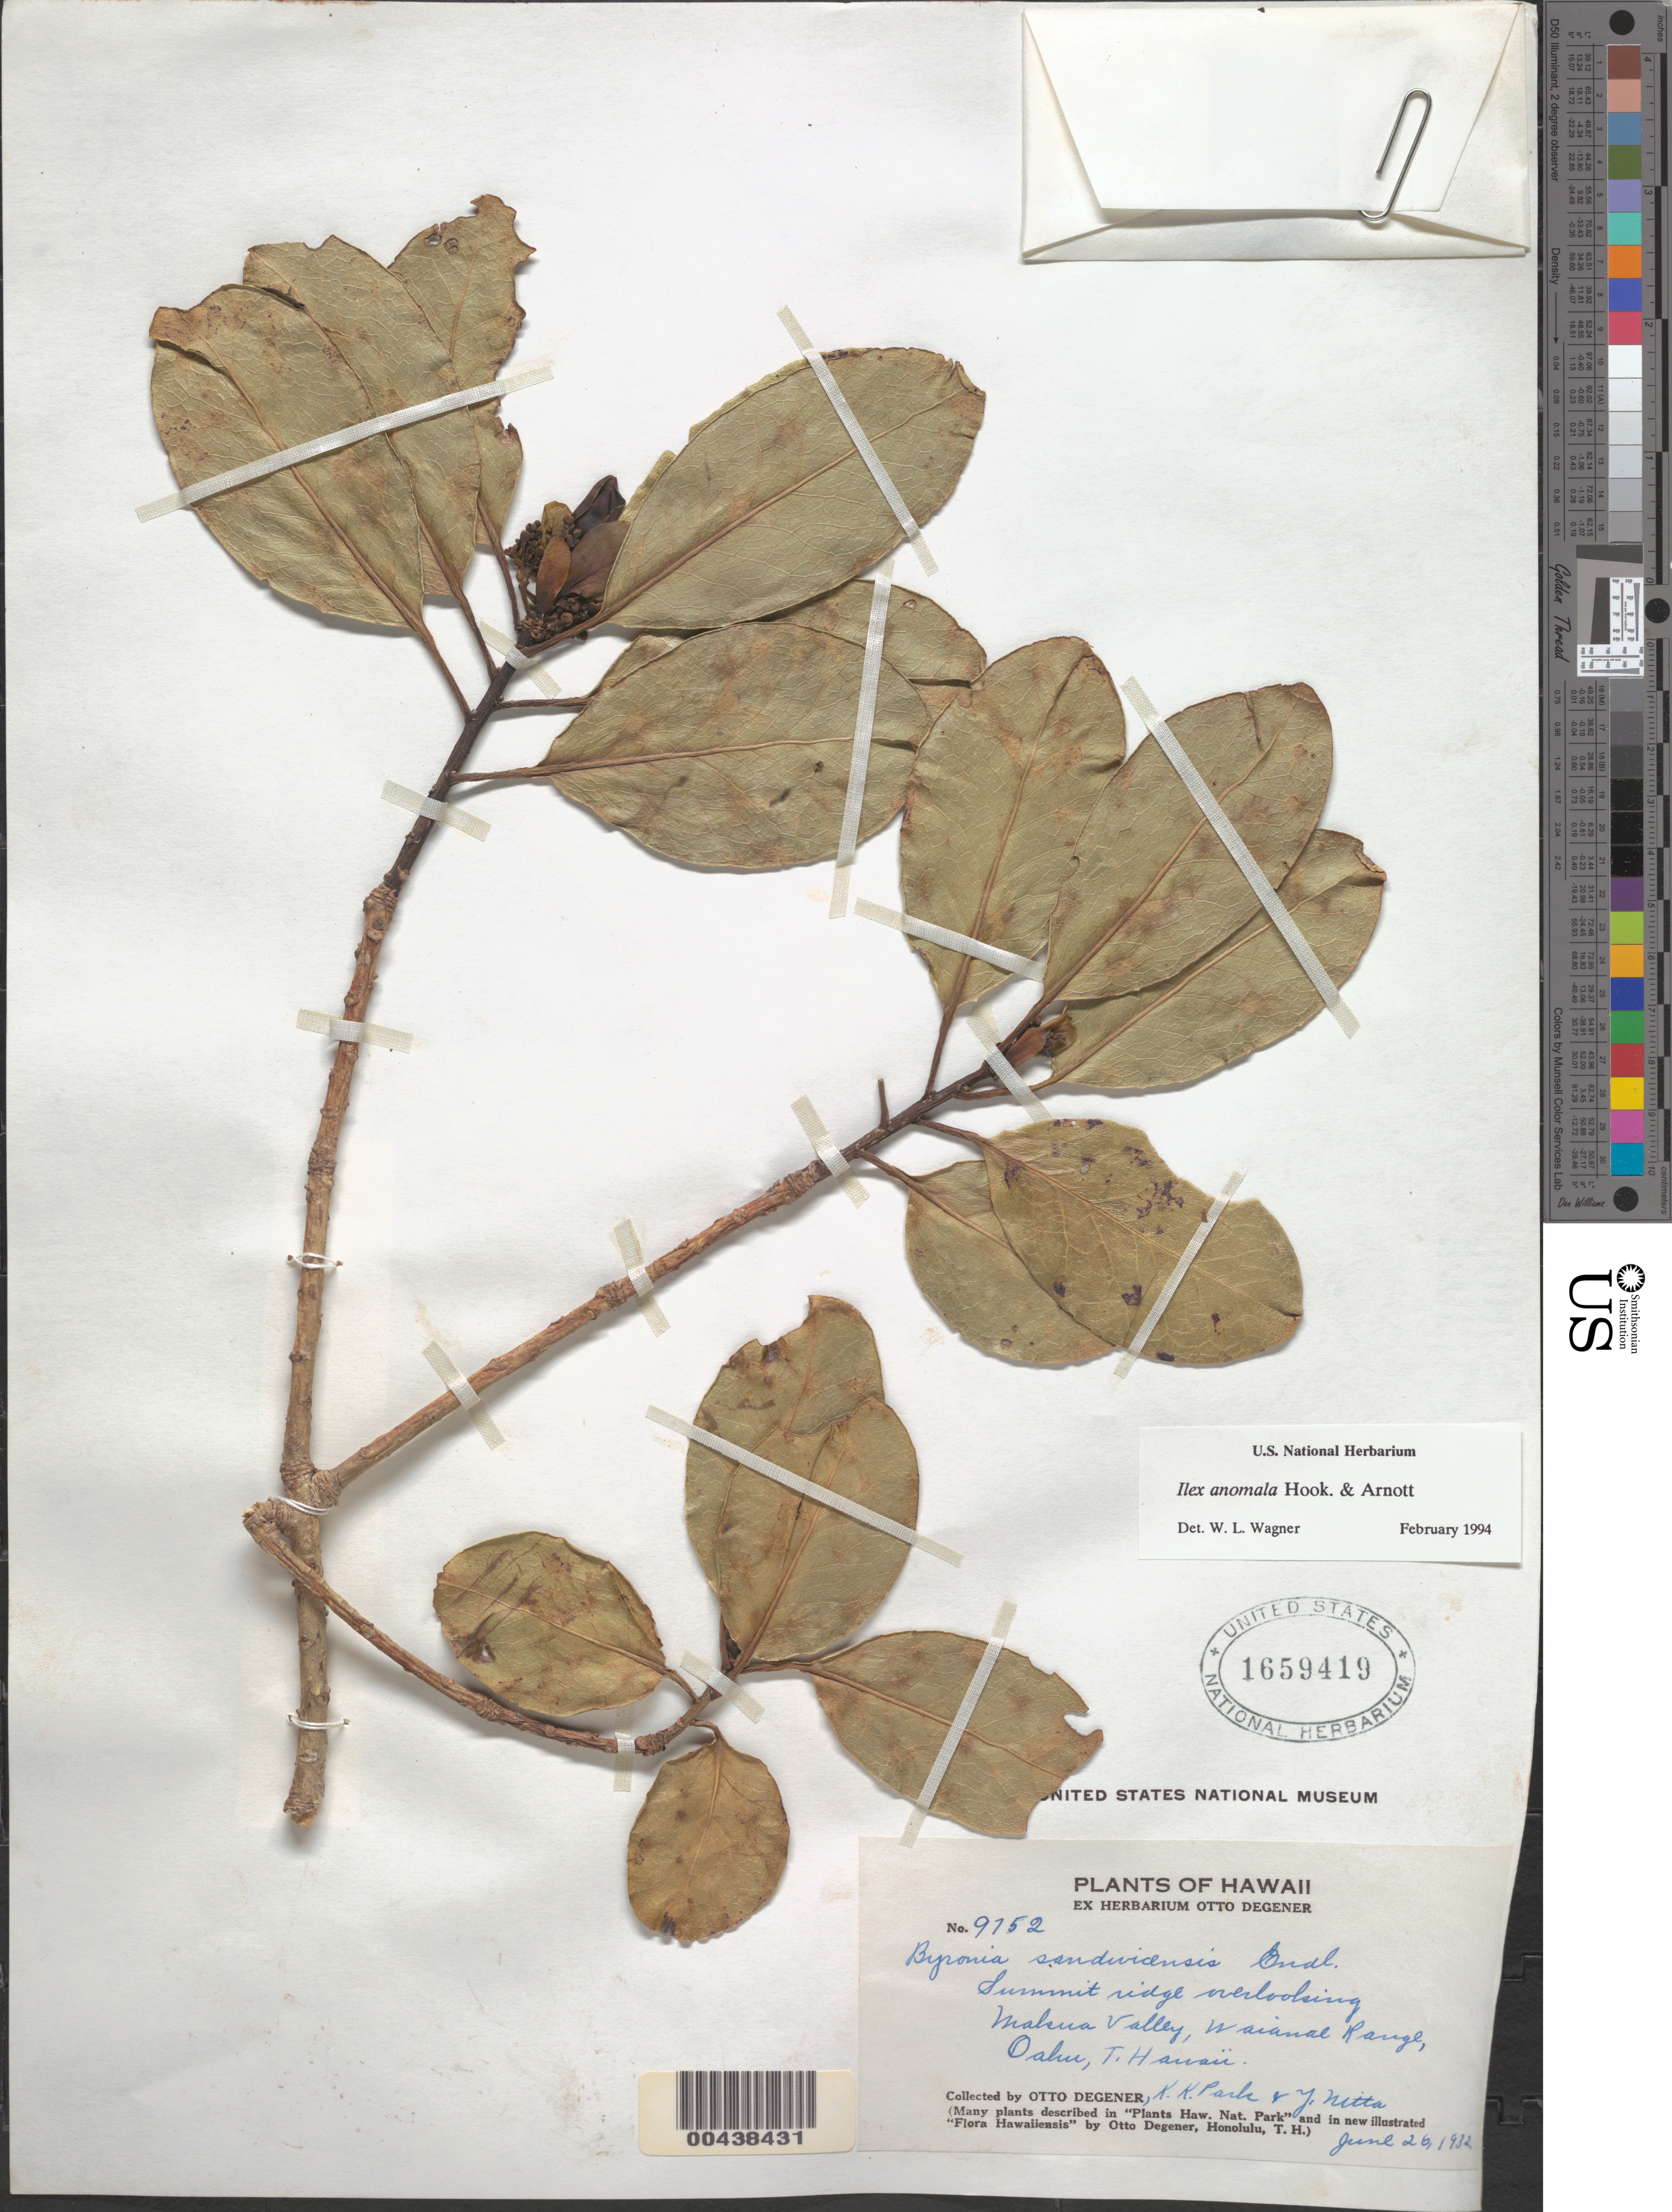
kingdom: Plantae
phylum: Tracheophyta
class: Magnoliopsida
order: Aquifoliales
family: Aquifoliaceae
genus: Ilex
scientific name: Ilex anomala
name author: Hook. & Arn.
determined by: Wagner, W. L., (BOT), Smithsonian Institution - National Museum of Natural History (UNITED STATES)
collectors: O. Degener, K. Park & Y. Nitta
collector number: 9752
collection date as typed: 26 Jun 1932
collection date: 1932-06-26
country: United States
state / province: Hawaii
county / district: Honolulu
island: Oahu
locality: Summit ridge overlooking Makua Valley, Waianae Range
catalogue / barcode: US 1659419